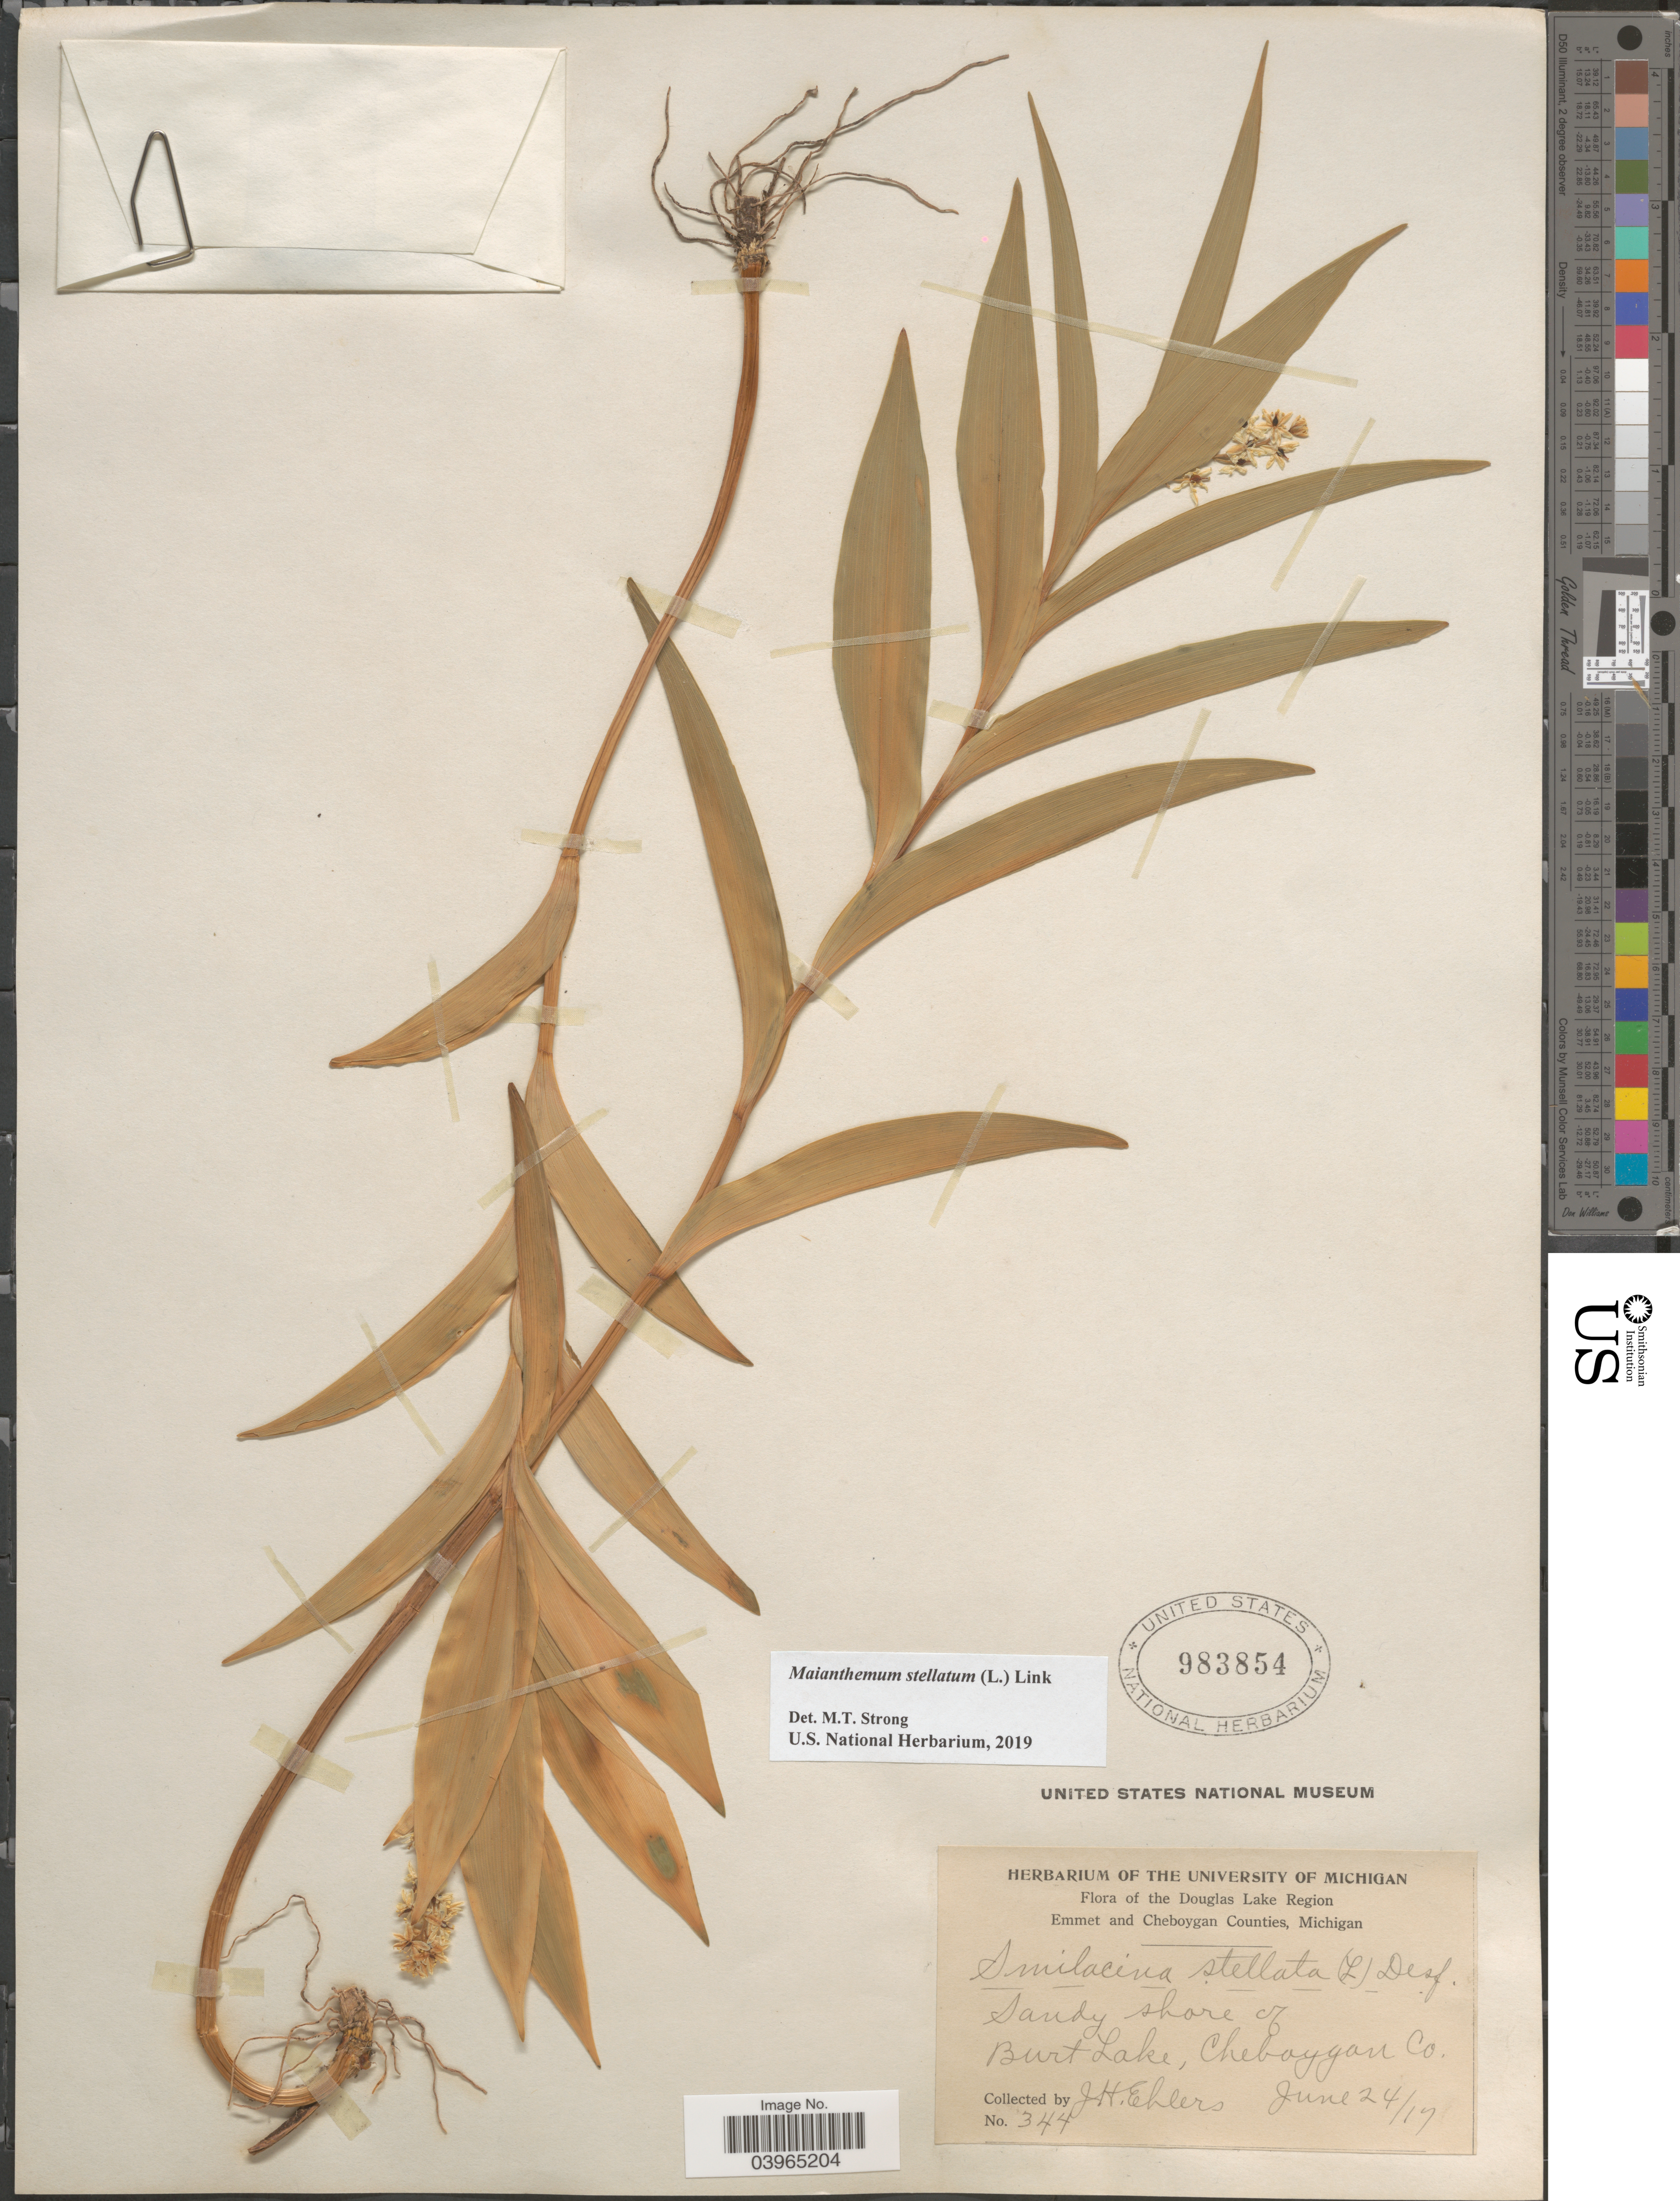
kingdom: Plantae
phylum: Tracheophyta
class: Liliopsida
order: Asparagales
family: Asparagaceae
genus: Maianthemum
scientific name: Maianthemum stellatum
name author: (L.) Link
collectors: J. H. Ehlers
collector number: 344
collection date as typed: Transcribed d/m/y: 24/6/17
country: United States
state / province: Michigan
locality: Douglas Lake Region. Emmet and Cheboygan Counties. Sandy shore of Burt Lake, Cheboygan Co.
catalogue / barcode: US 983854